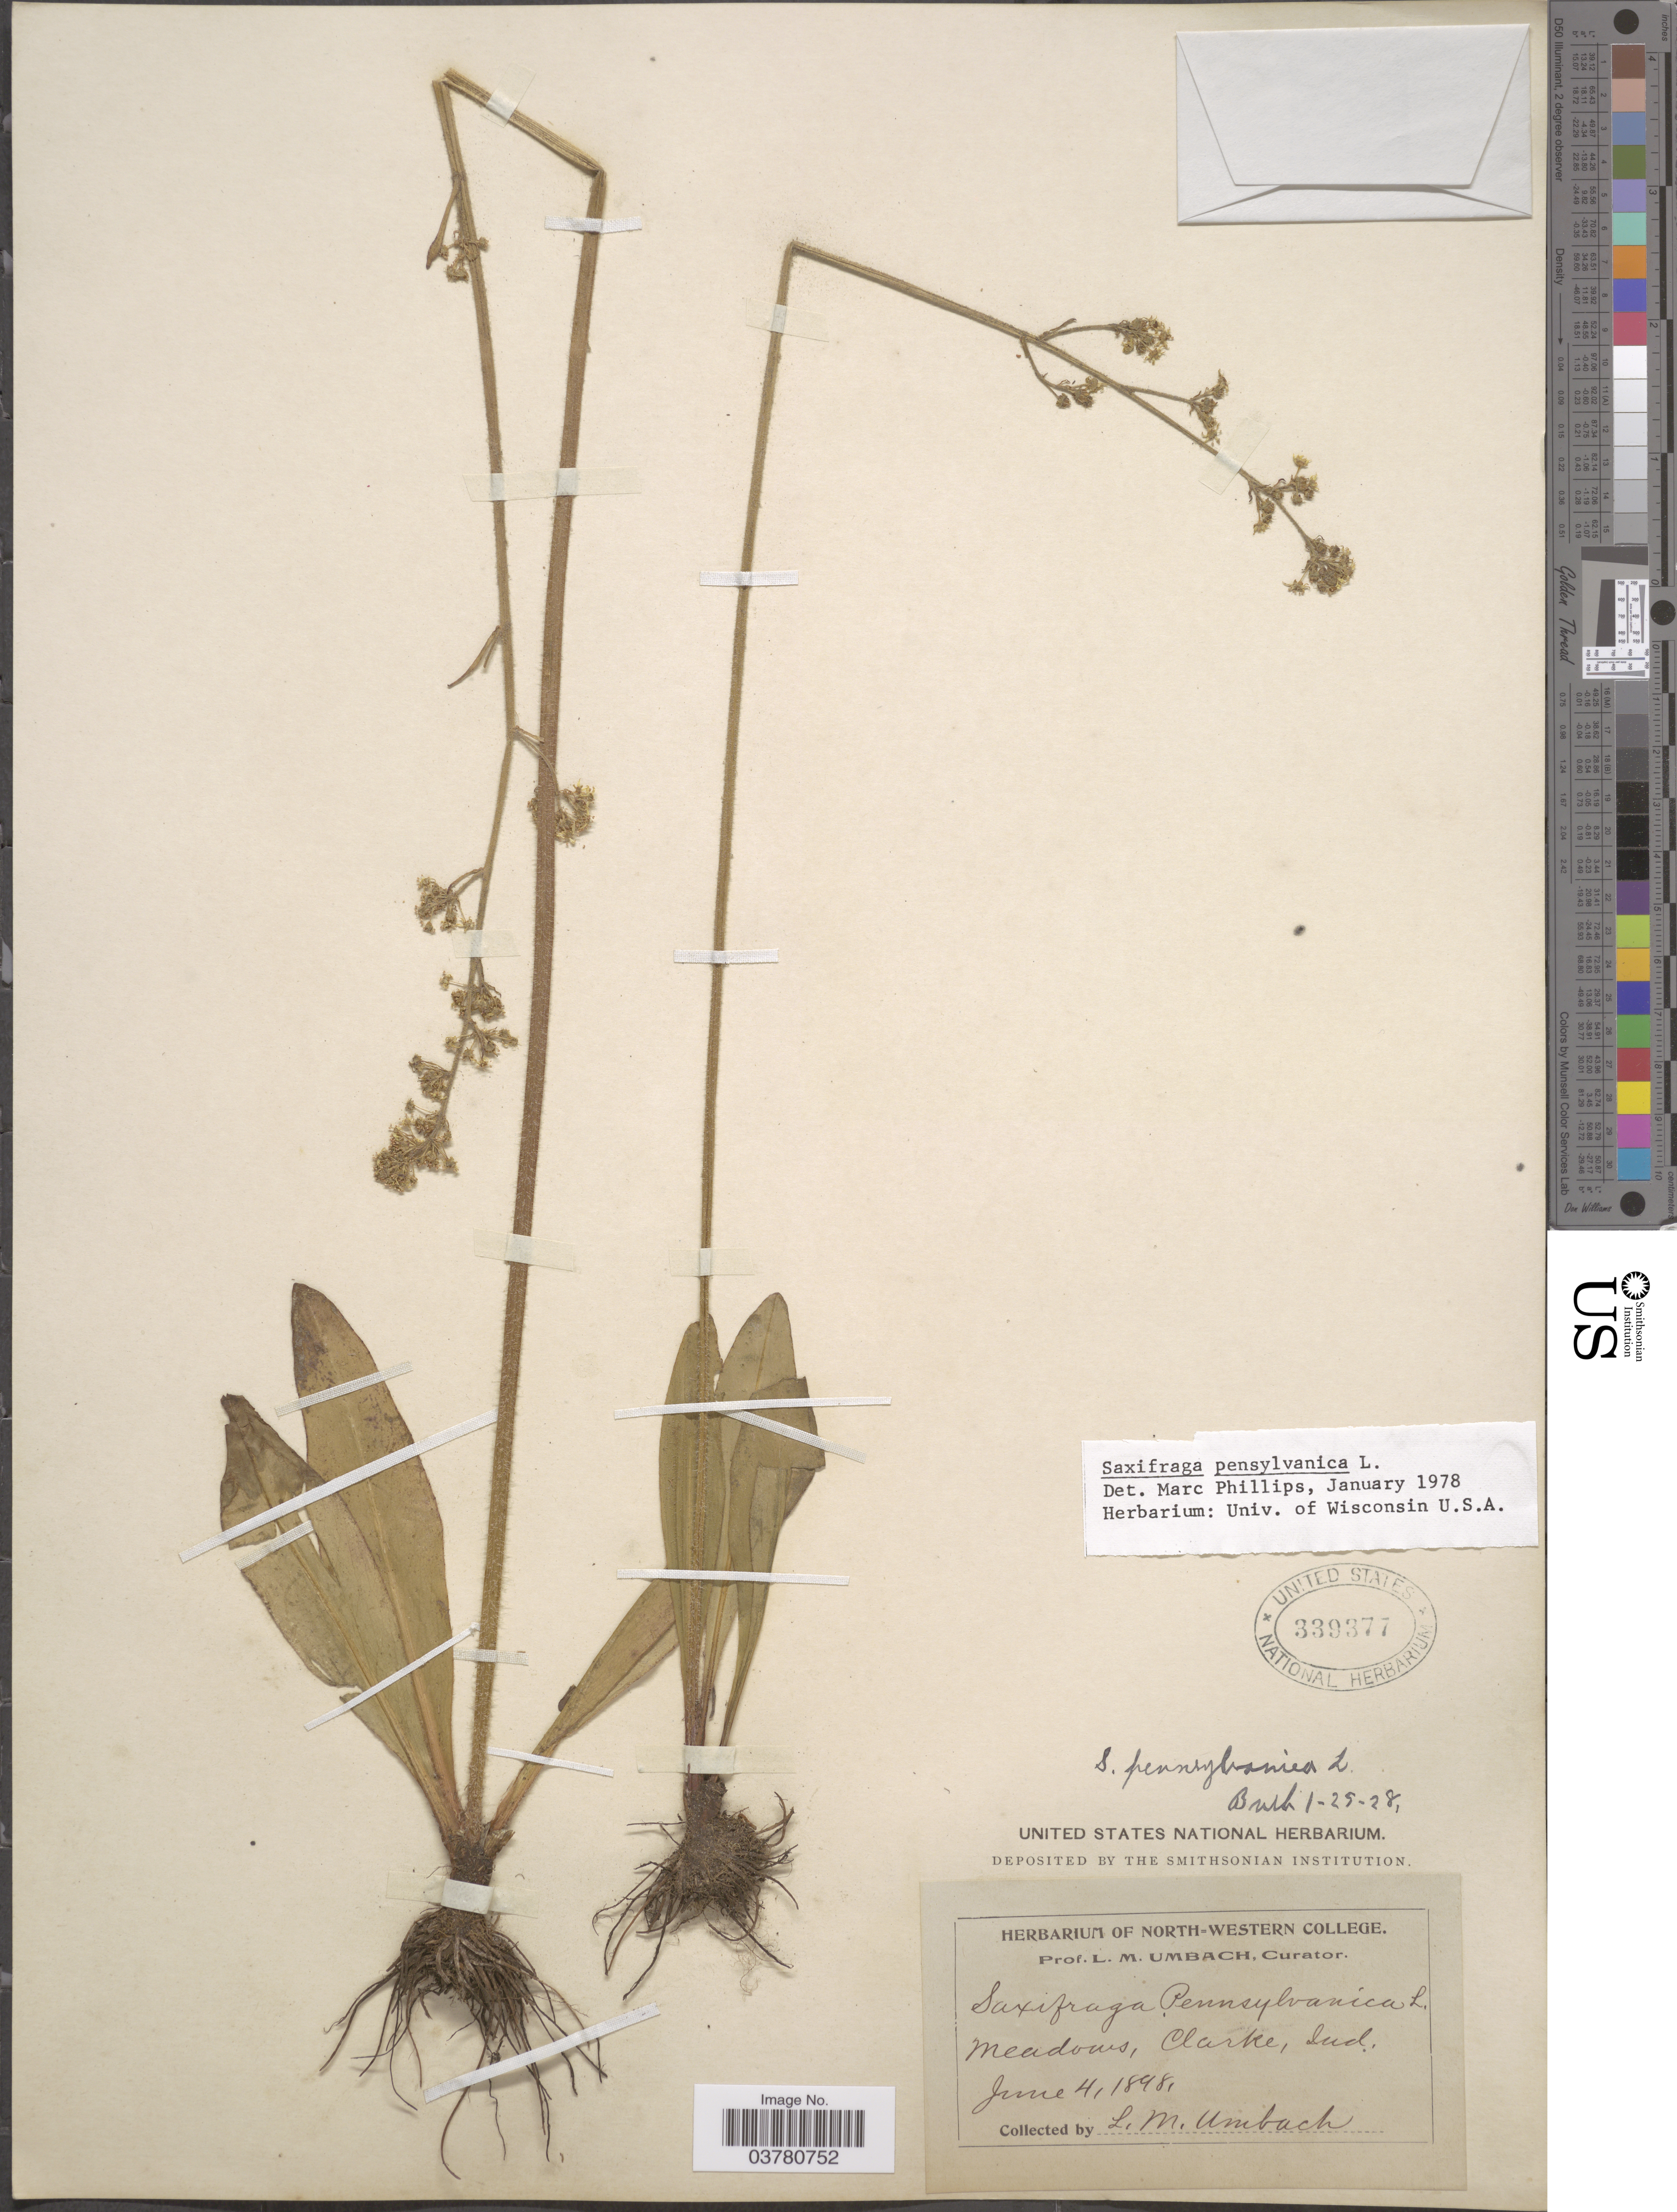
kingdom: Plantae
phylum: Tracheophyta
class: Magnoliopsida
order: Saxifragales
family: Saxifragaceae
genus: Micranthes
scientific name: Micranthes pensylvanica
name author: (L.) Haw.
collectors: L. M. Umbach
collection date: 1898-06-04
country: United States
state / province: Indiana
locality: Clarke.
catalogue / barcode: US 339377